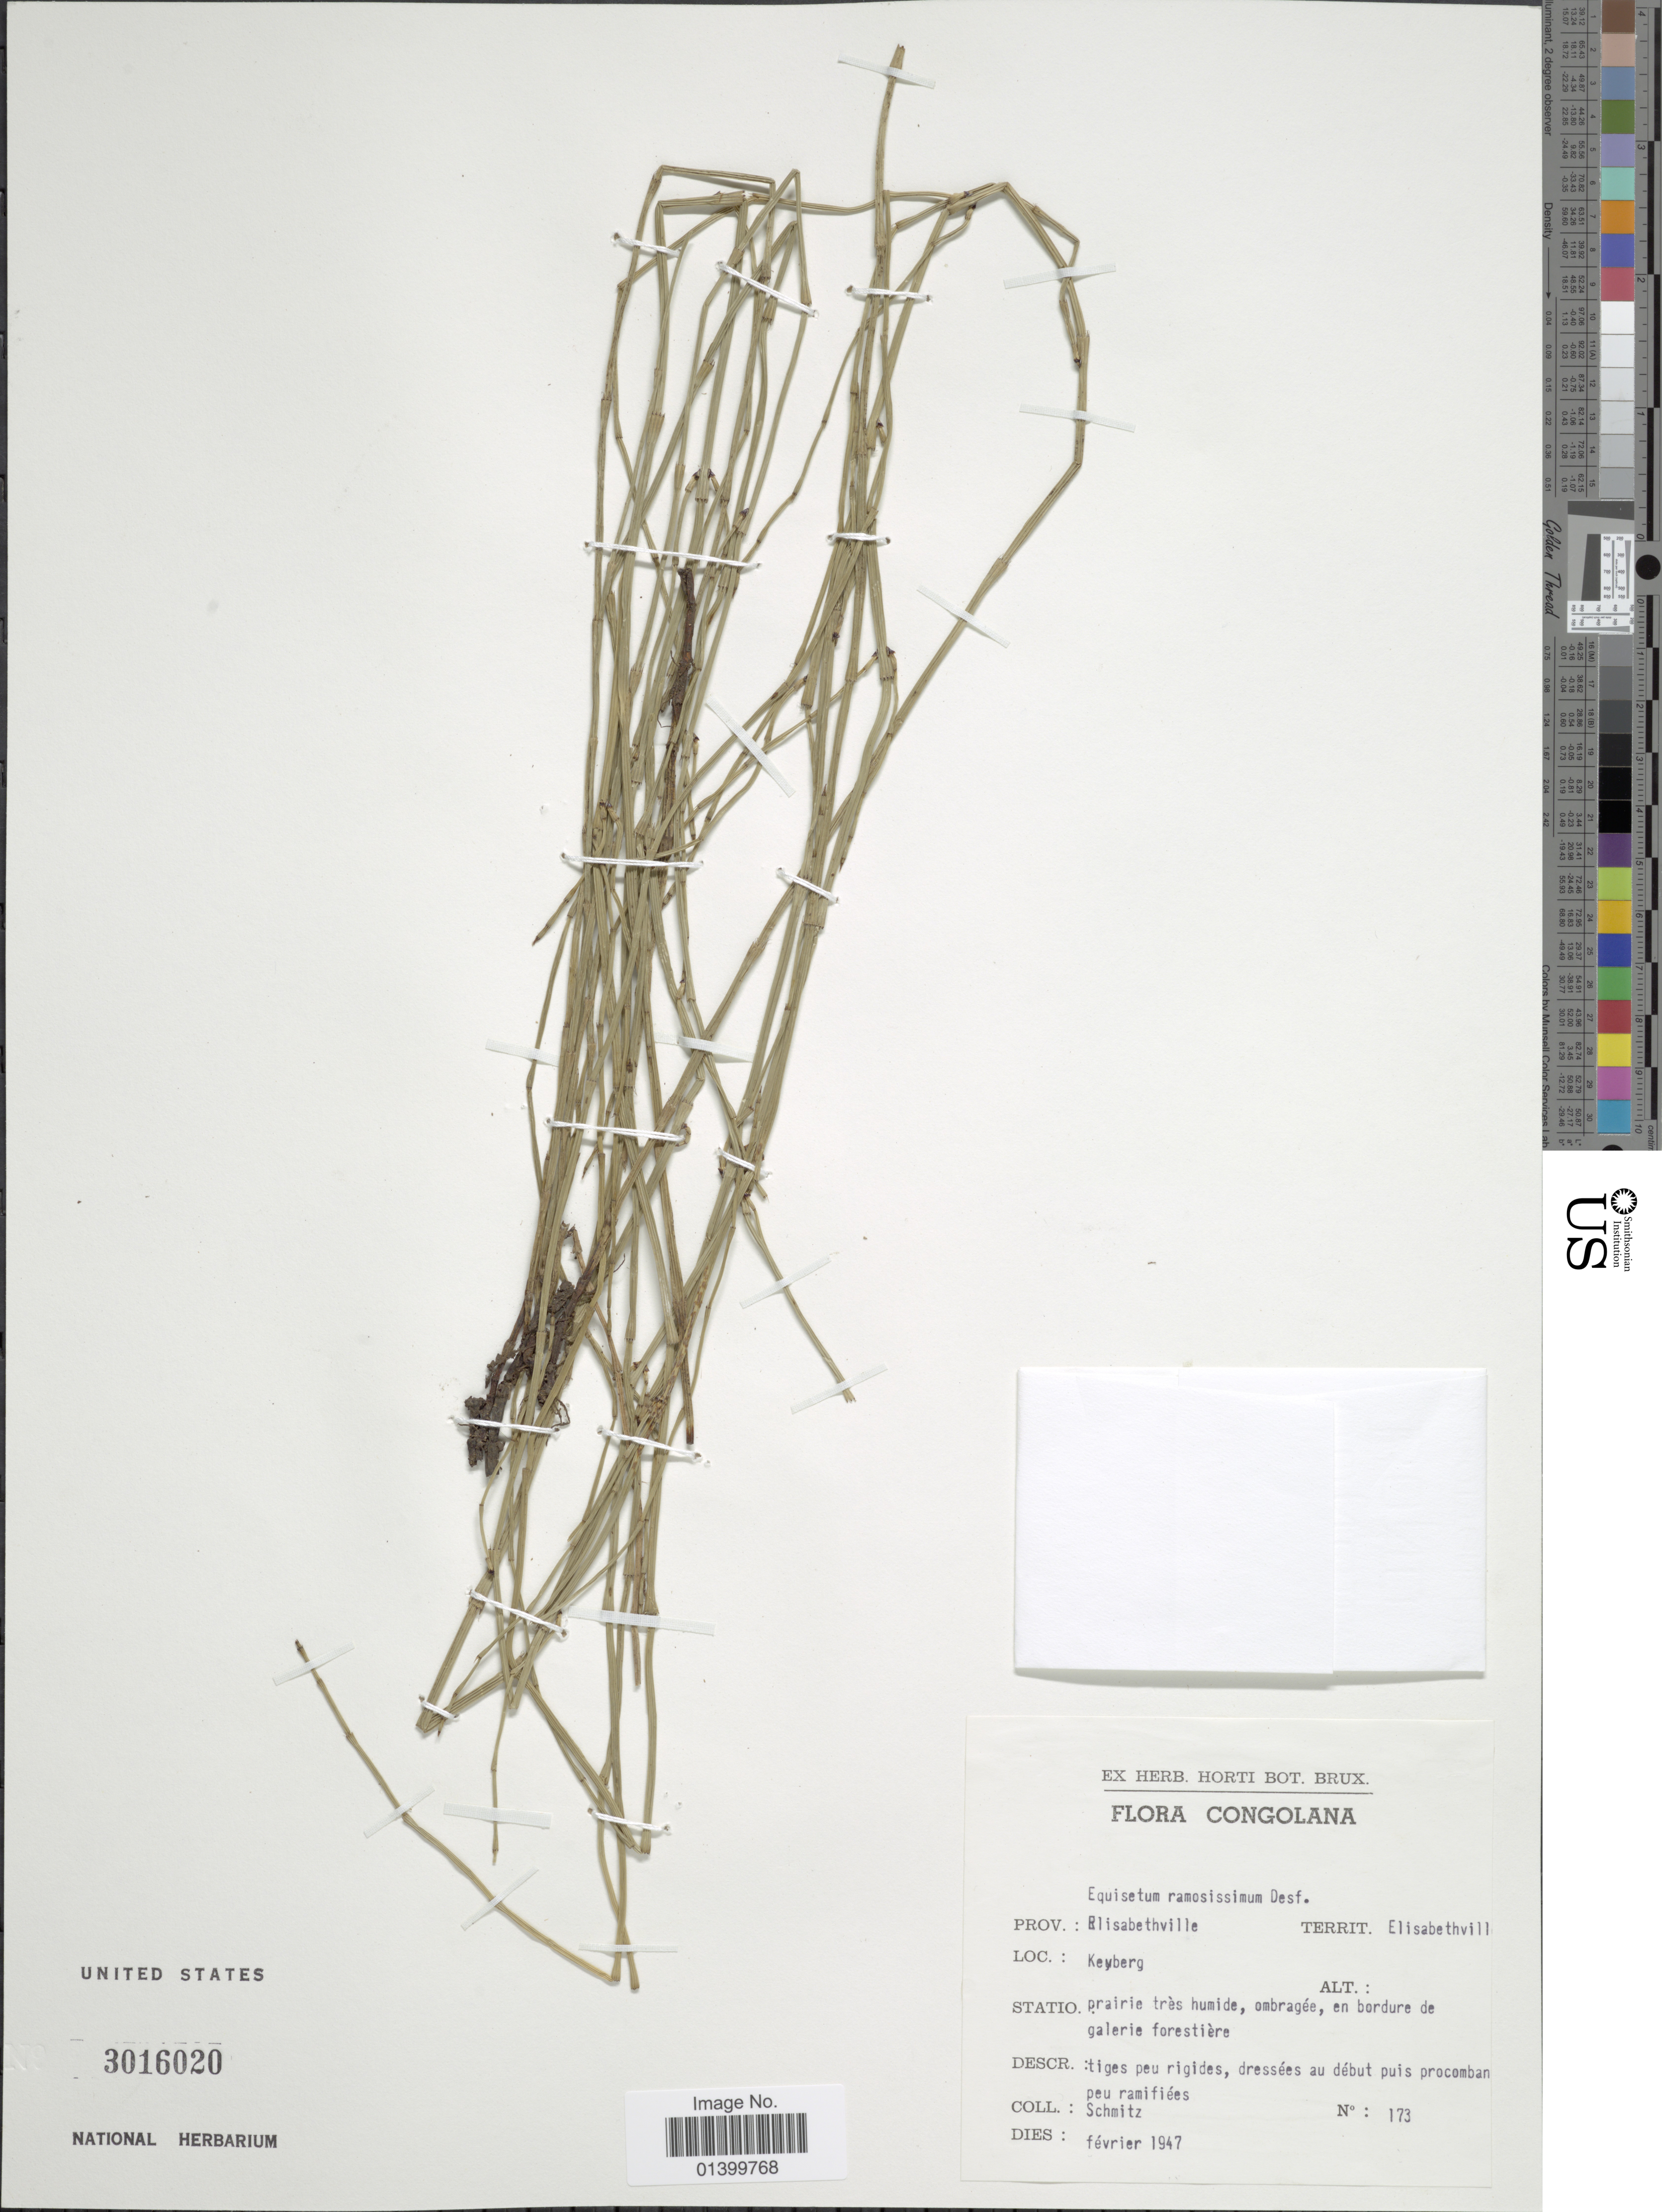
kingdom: Plantae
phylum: Tracheophyta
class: Polypodiopsida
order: Equisetales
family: Equisetaceae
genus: Equisetum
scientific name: Equisetum ramosissimum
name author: Desf.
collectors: -. Schmitz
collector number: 173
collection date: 1947-02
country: Congo, Democratic Republic of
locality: Prov.: Blisabethville. Territ. Elisabethvil. Keyberg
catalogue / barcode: US 3016020